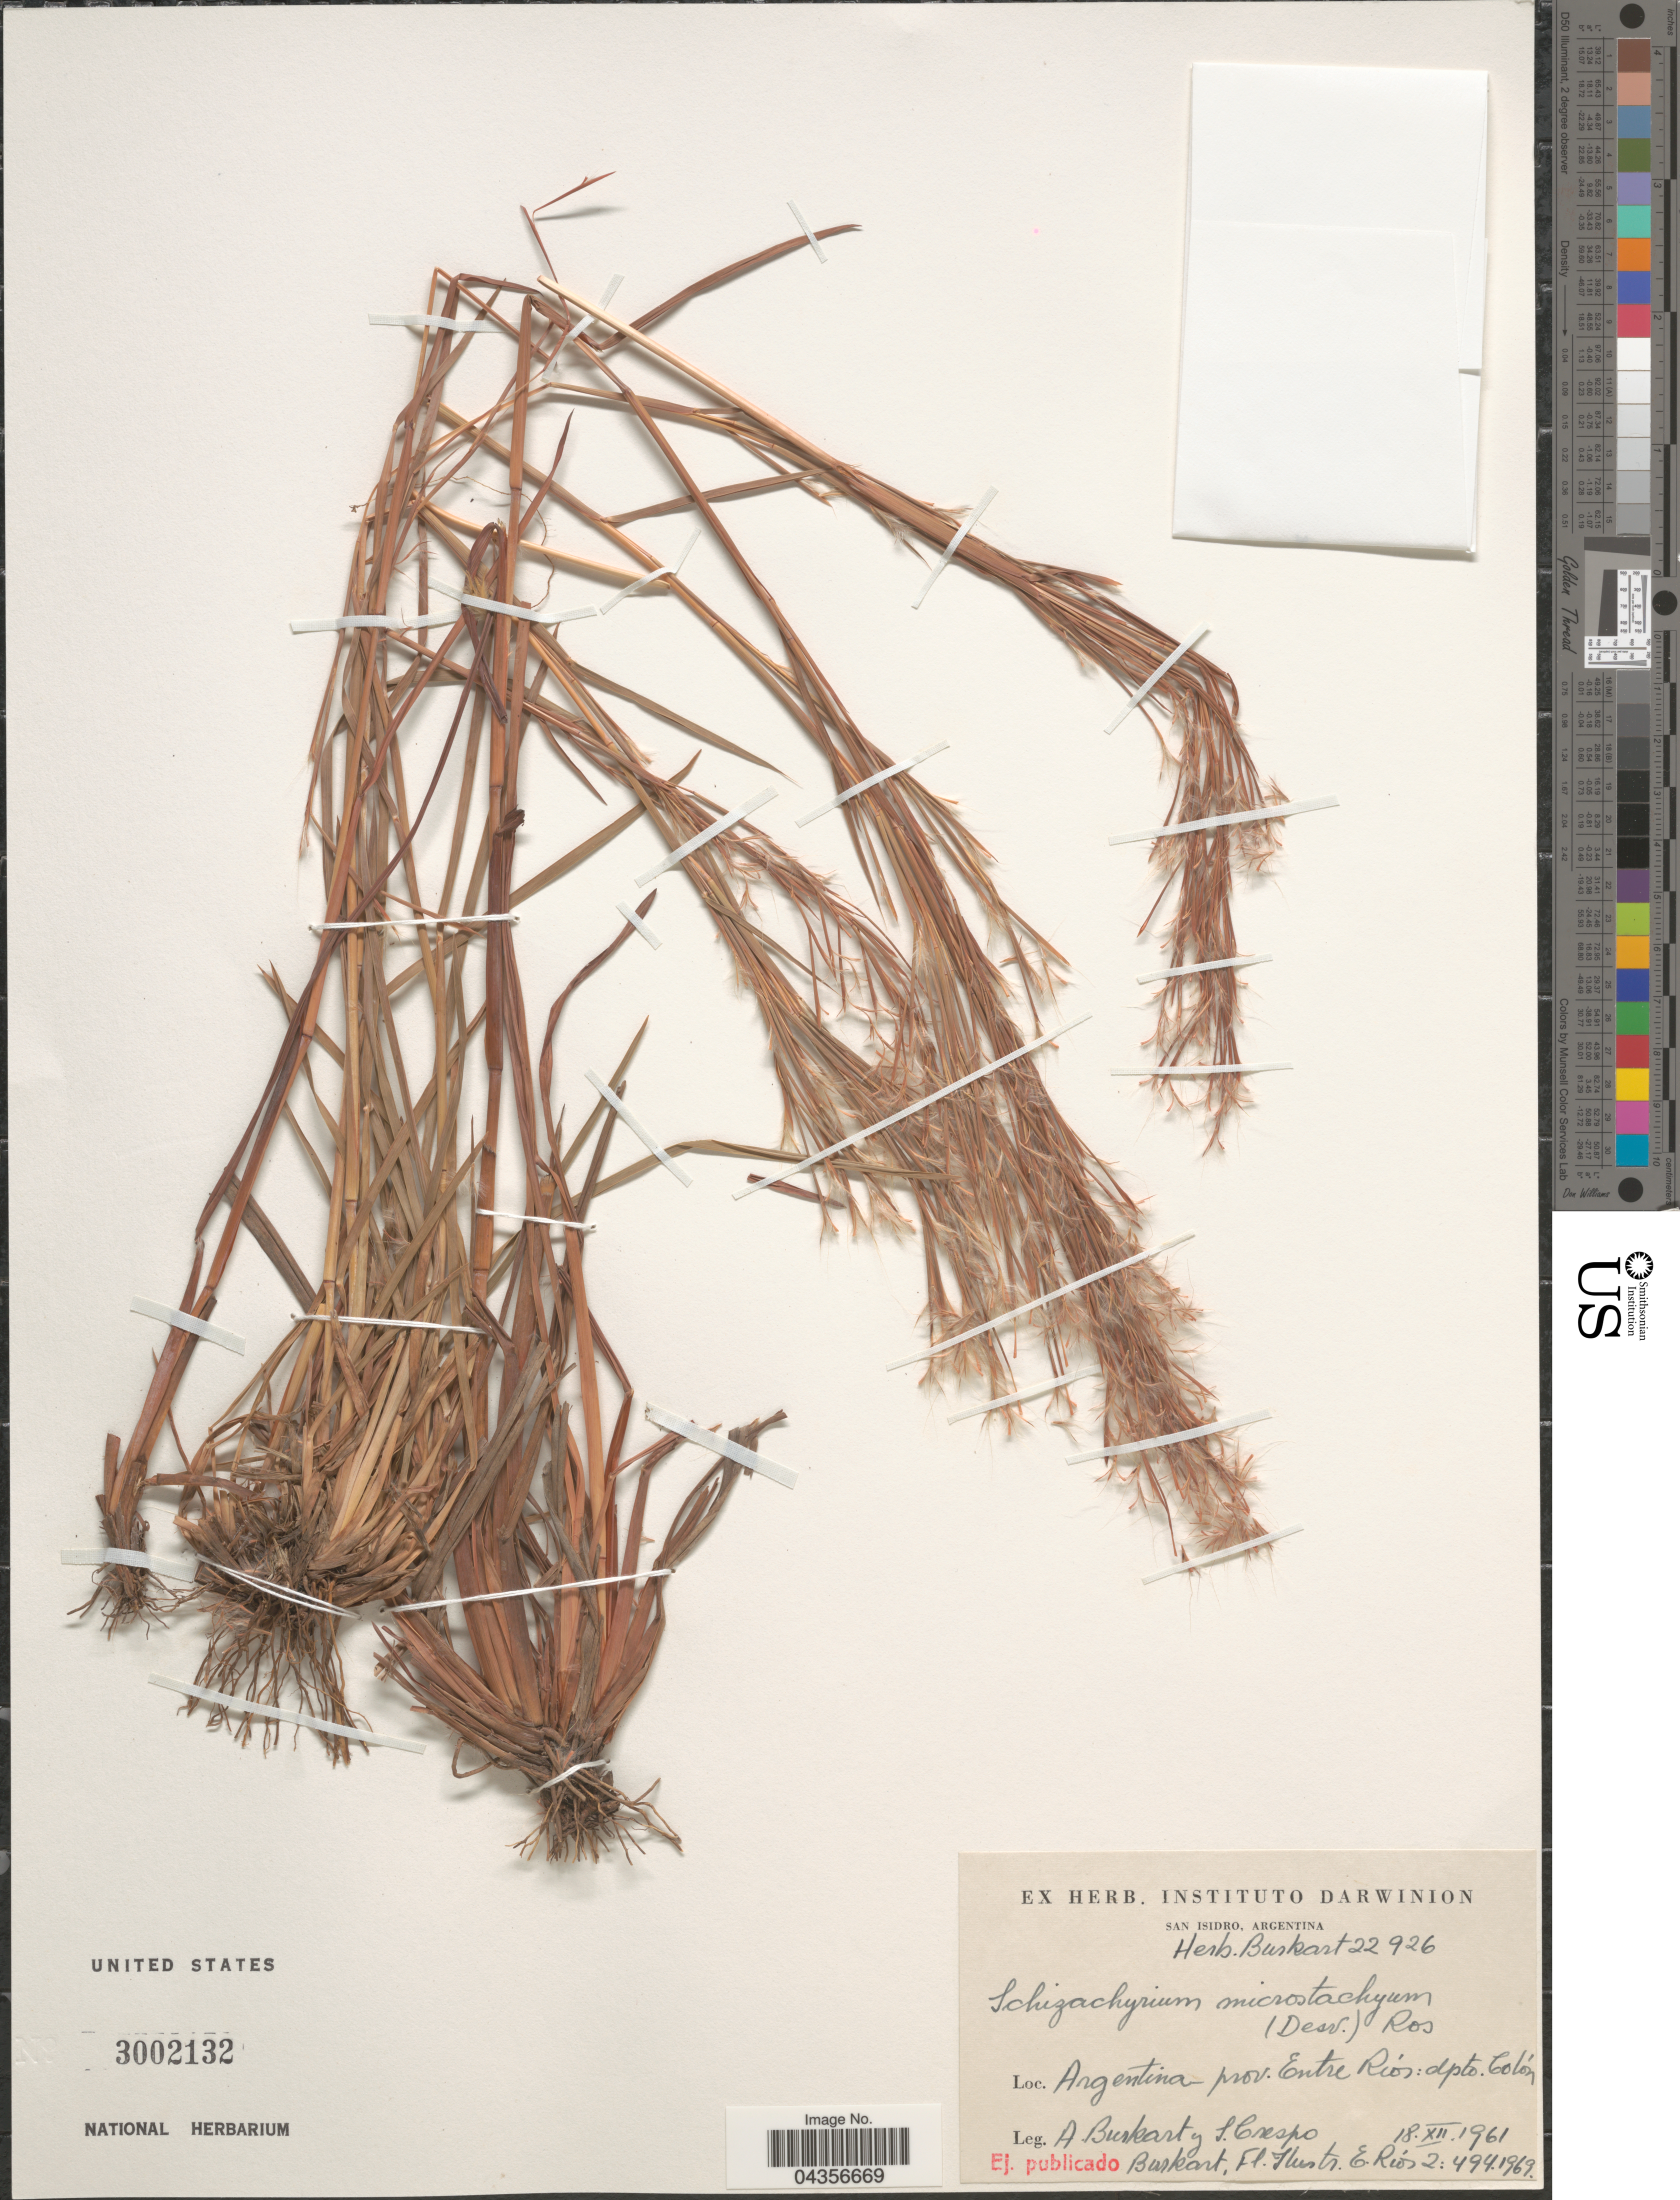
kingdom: Plantae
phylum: Tracheophyta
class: Liliopsida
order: Poales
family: Poaceae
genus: Schizachyrium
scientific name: Schizachyrium microstachyum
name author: (Desv. ex Ham.) Roseng. et al.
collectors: A. E. Burkart & S. Crespo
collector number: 22926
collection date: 1961-12-18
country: Argentina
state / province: Entre Rios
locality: Prov. Entre Ríos: dpto. Colón.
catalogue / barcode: US 3002132